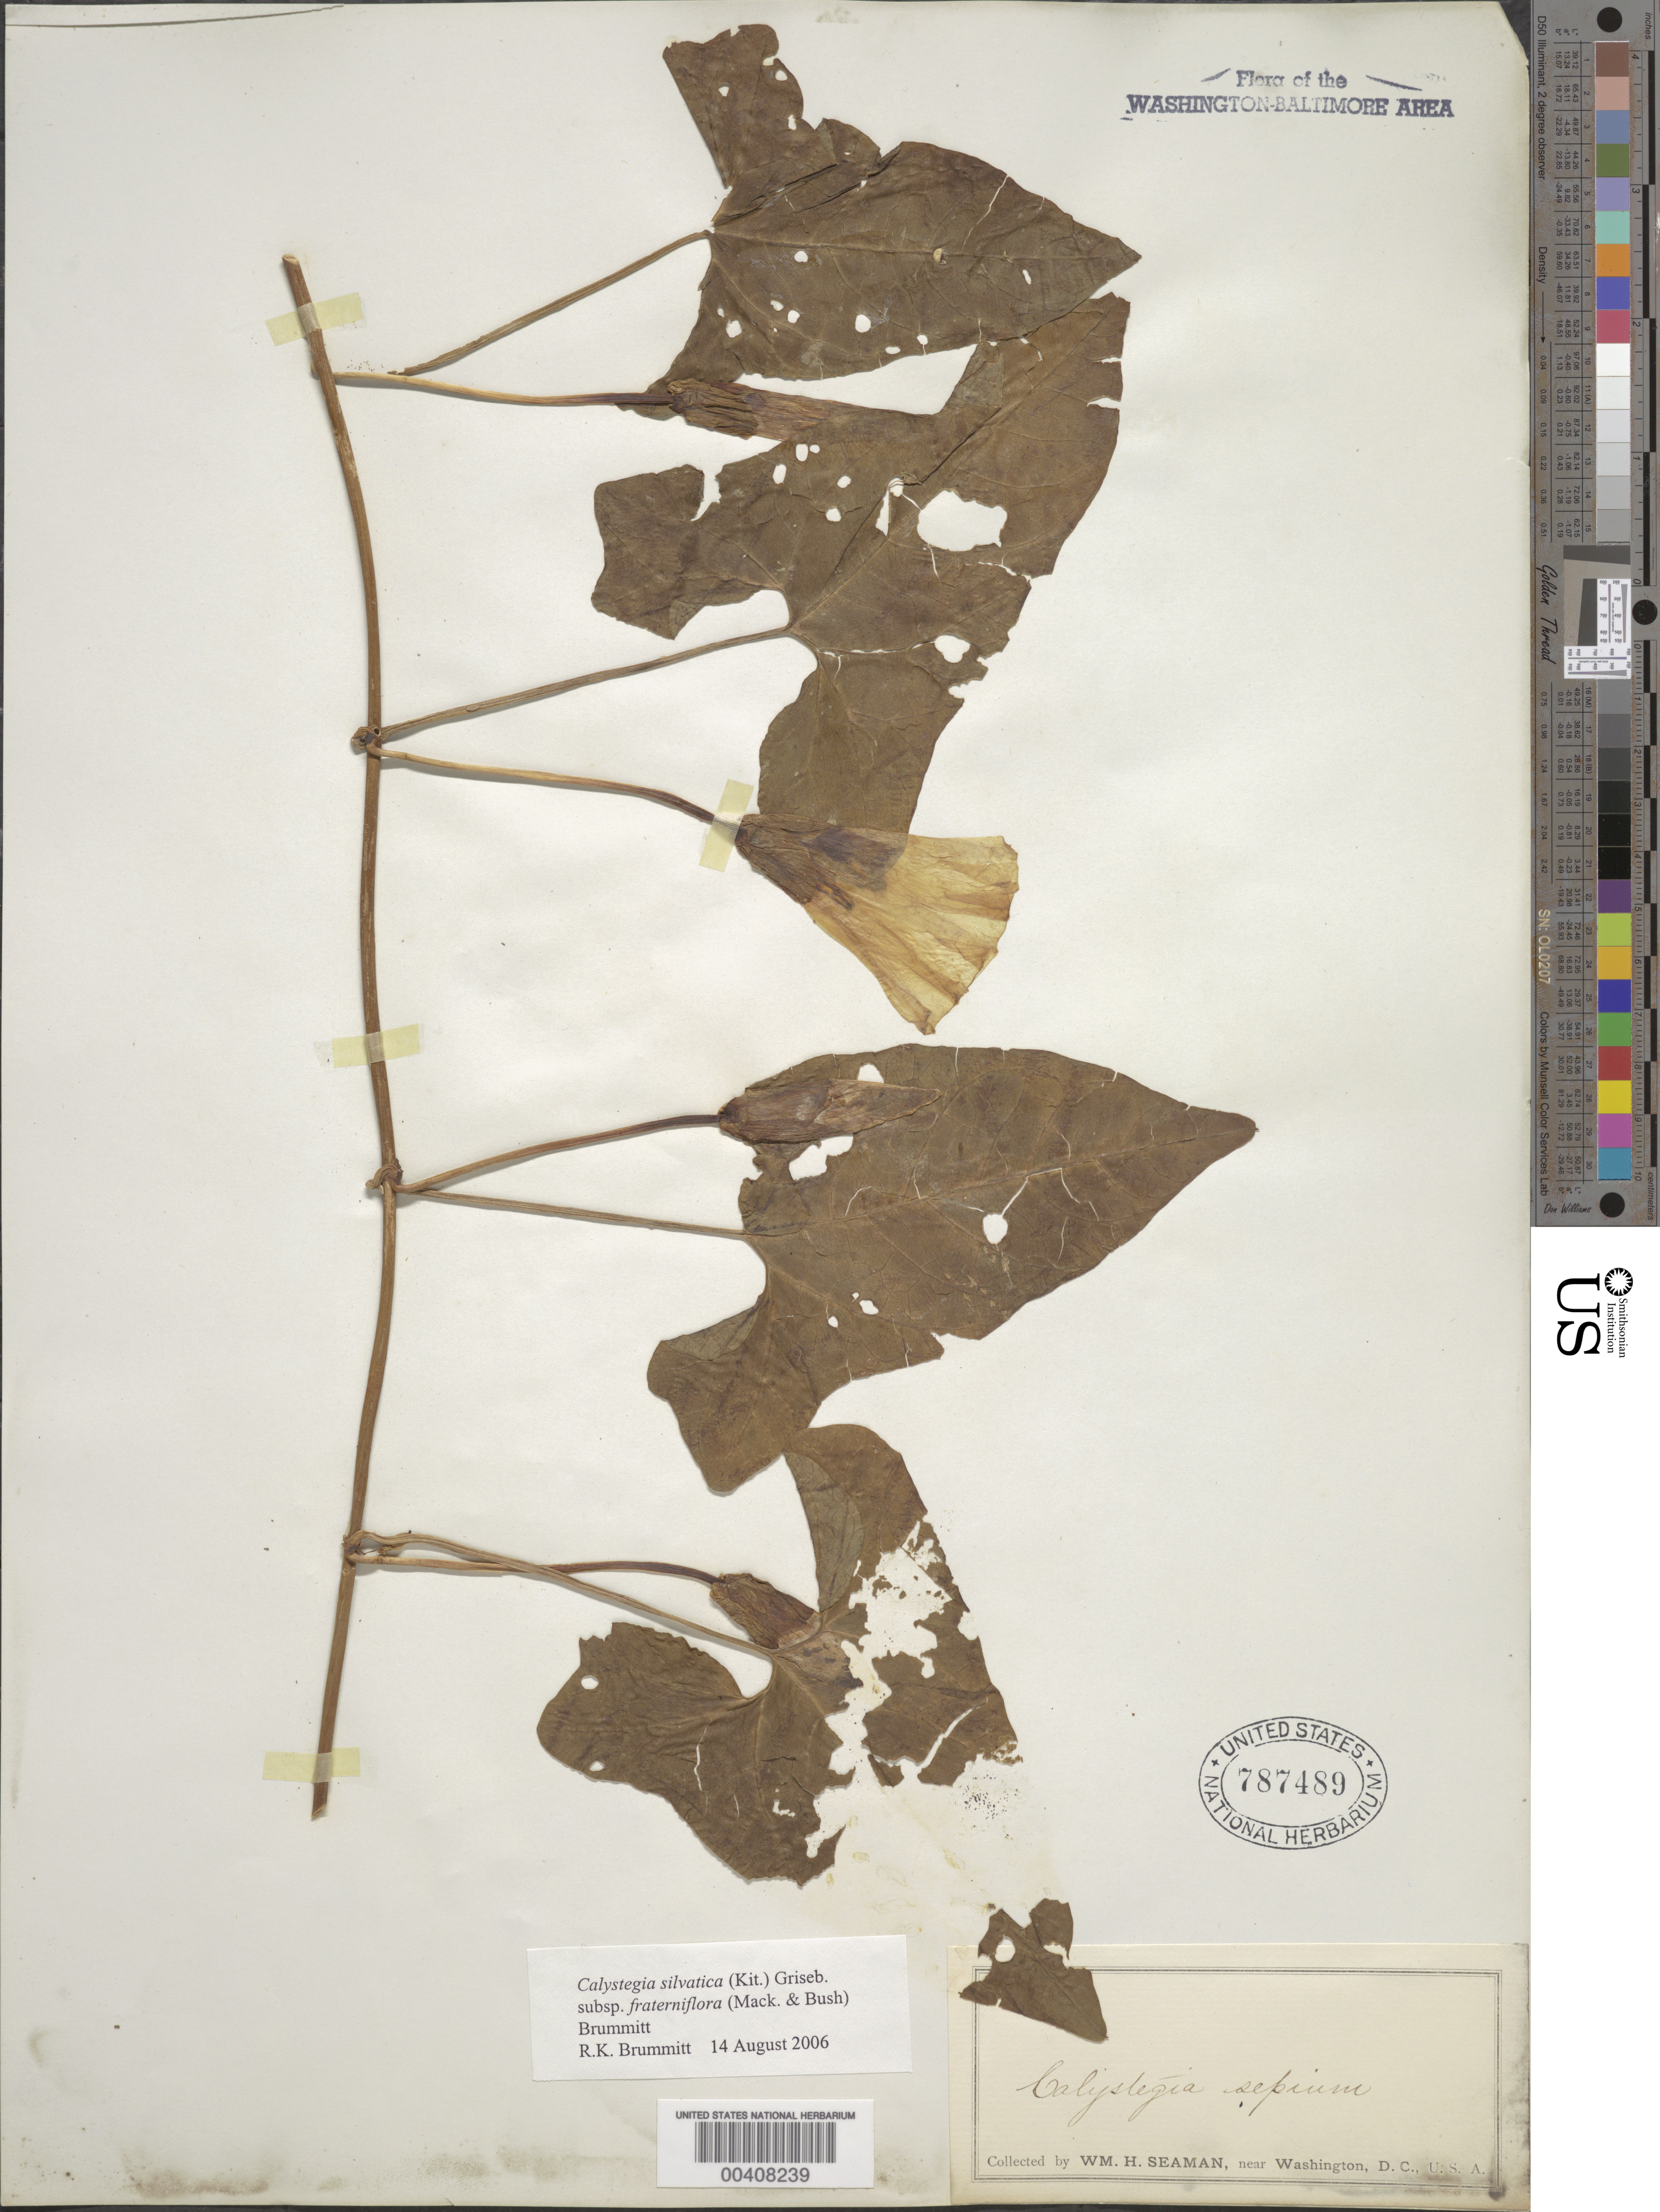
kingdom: Plantae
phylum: Tracheophyta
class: Magnoliopsida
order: Solanales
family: Convolvulaceae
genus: Calystegia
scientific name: Calystegia silvatica subsp. fraterniflora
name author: (Mack. & Bush) Brummitt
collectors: W. Seaman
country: United States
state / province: District of Columbia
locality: Washington, D.C. and vicinity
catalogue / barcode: US 787489